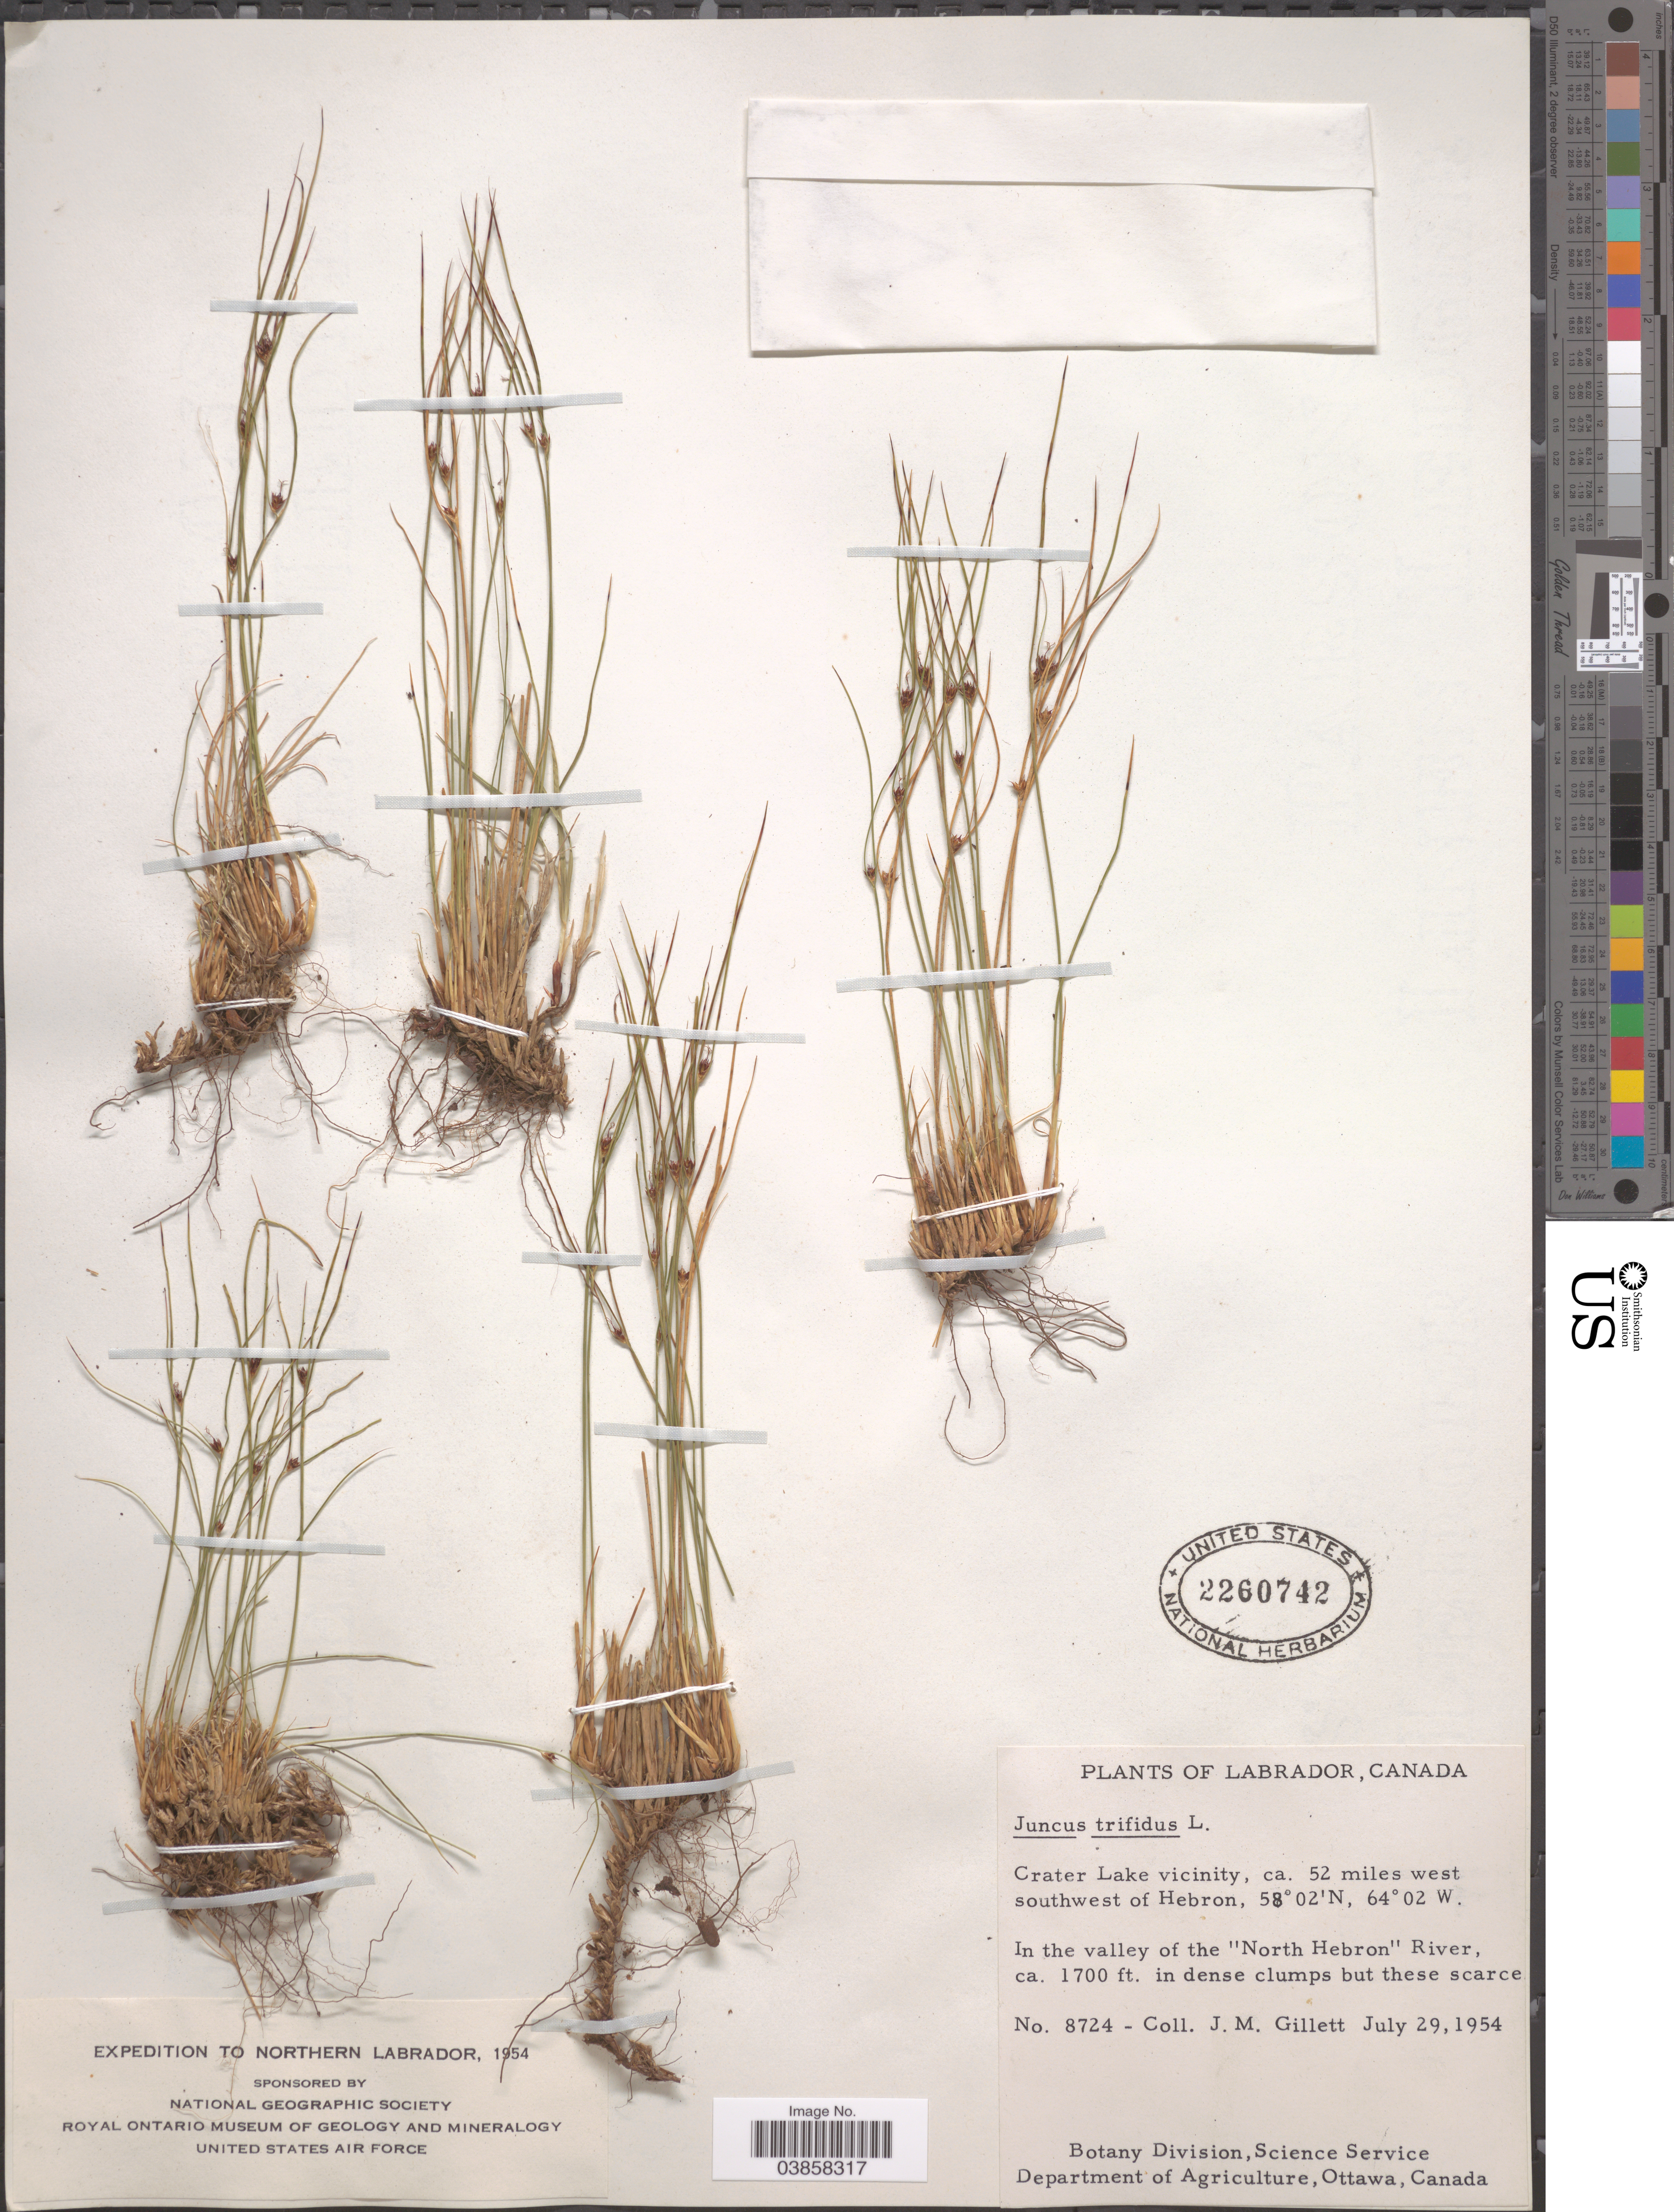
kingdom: Plantae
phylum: Tracheophyta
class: Liliopsida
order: Poales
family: Juncaceae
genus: Juncus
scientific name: Juncus trifidus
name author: L.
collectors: J. M. Gillett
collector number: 8724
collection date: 1954-07-29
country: Canada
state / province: Newfoundland and Labrador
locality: Northern Labrador. Crater Lake vicinity, ca. 52 miles west southwest of Hebron. In the valley of the "North Hebron" River.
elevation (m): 518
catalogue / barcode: US 2260742